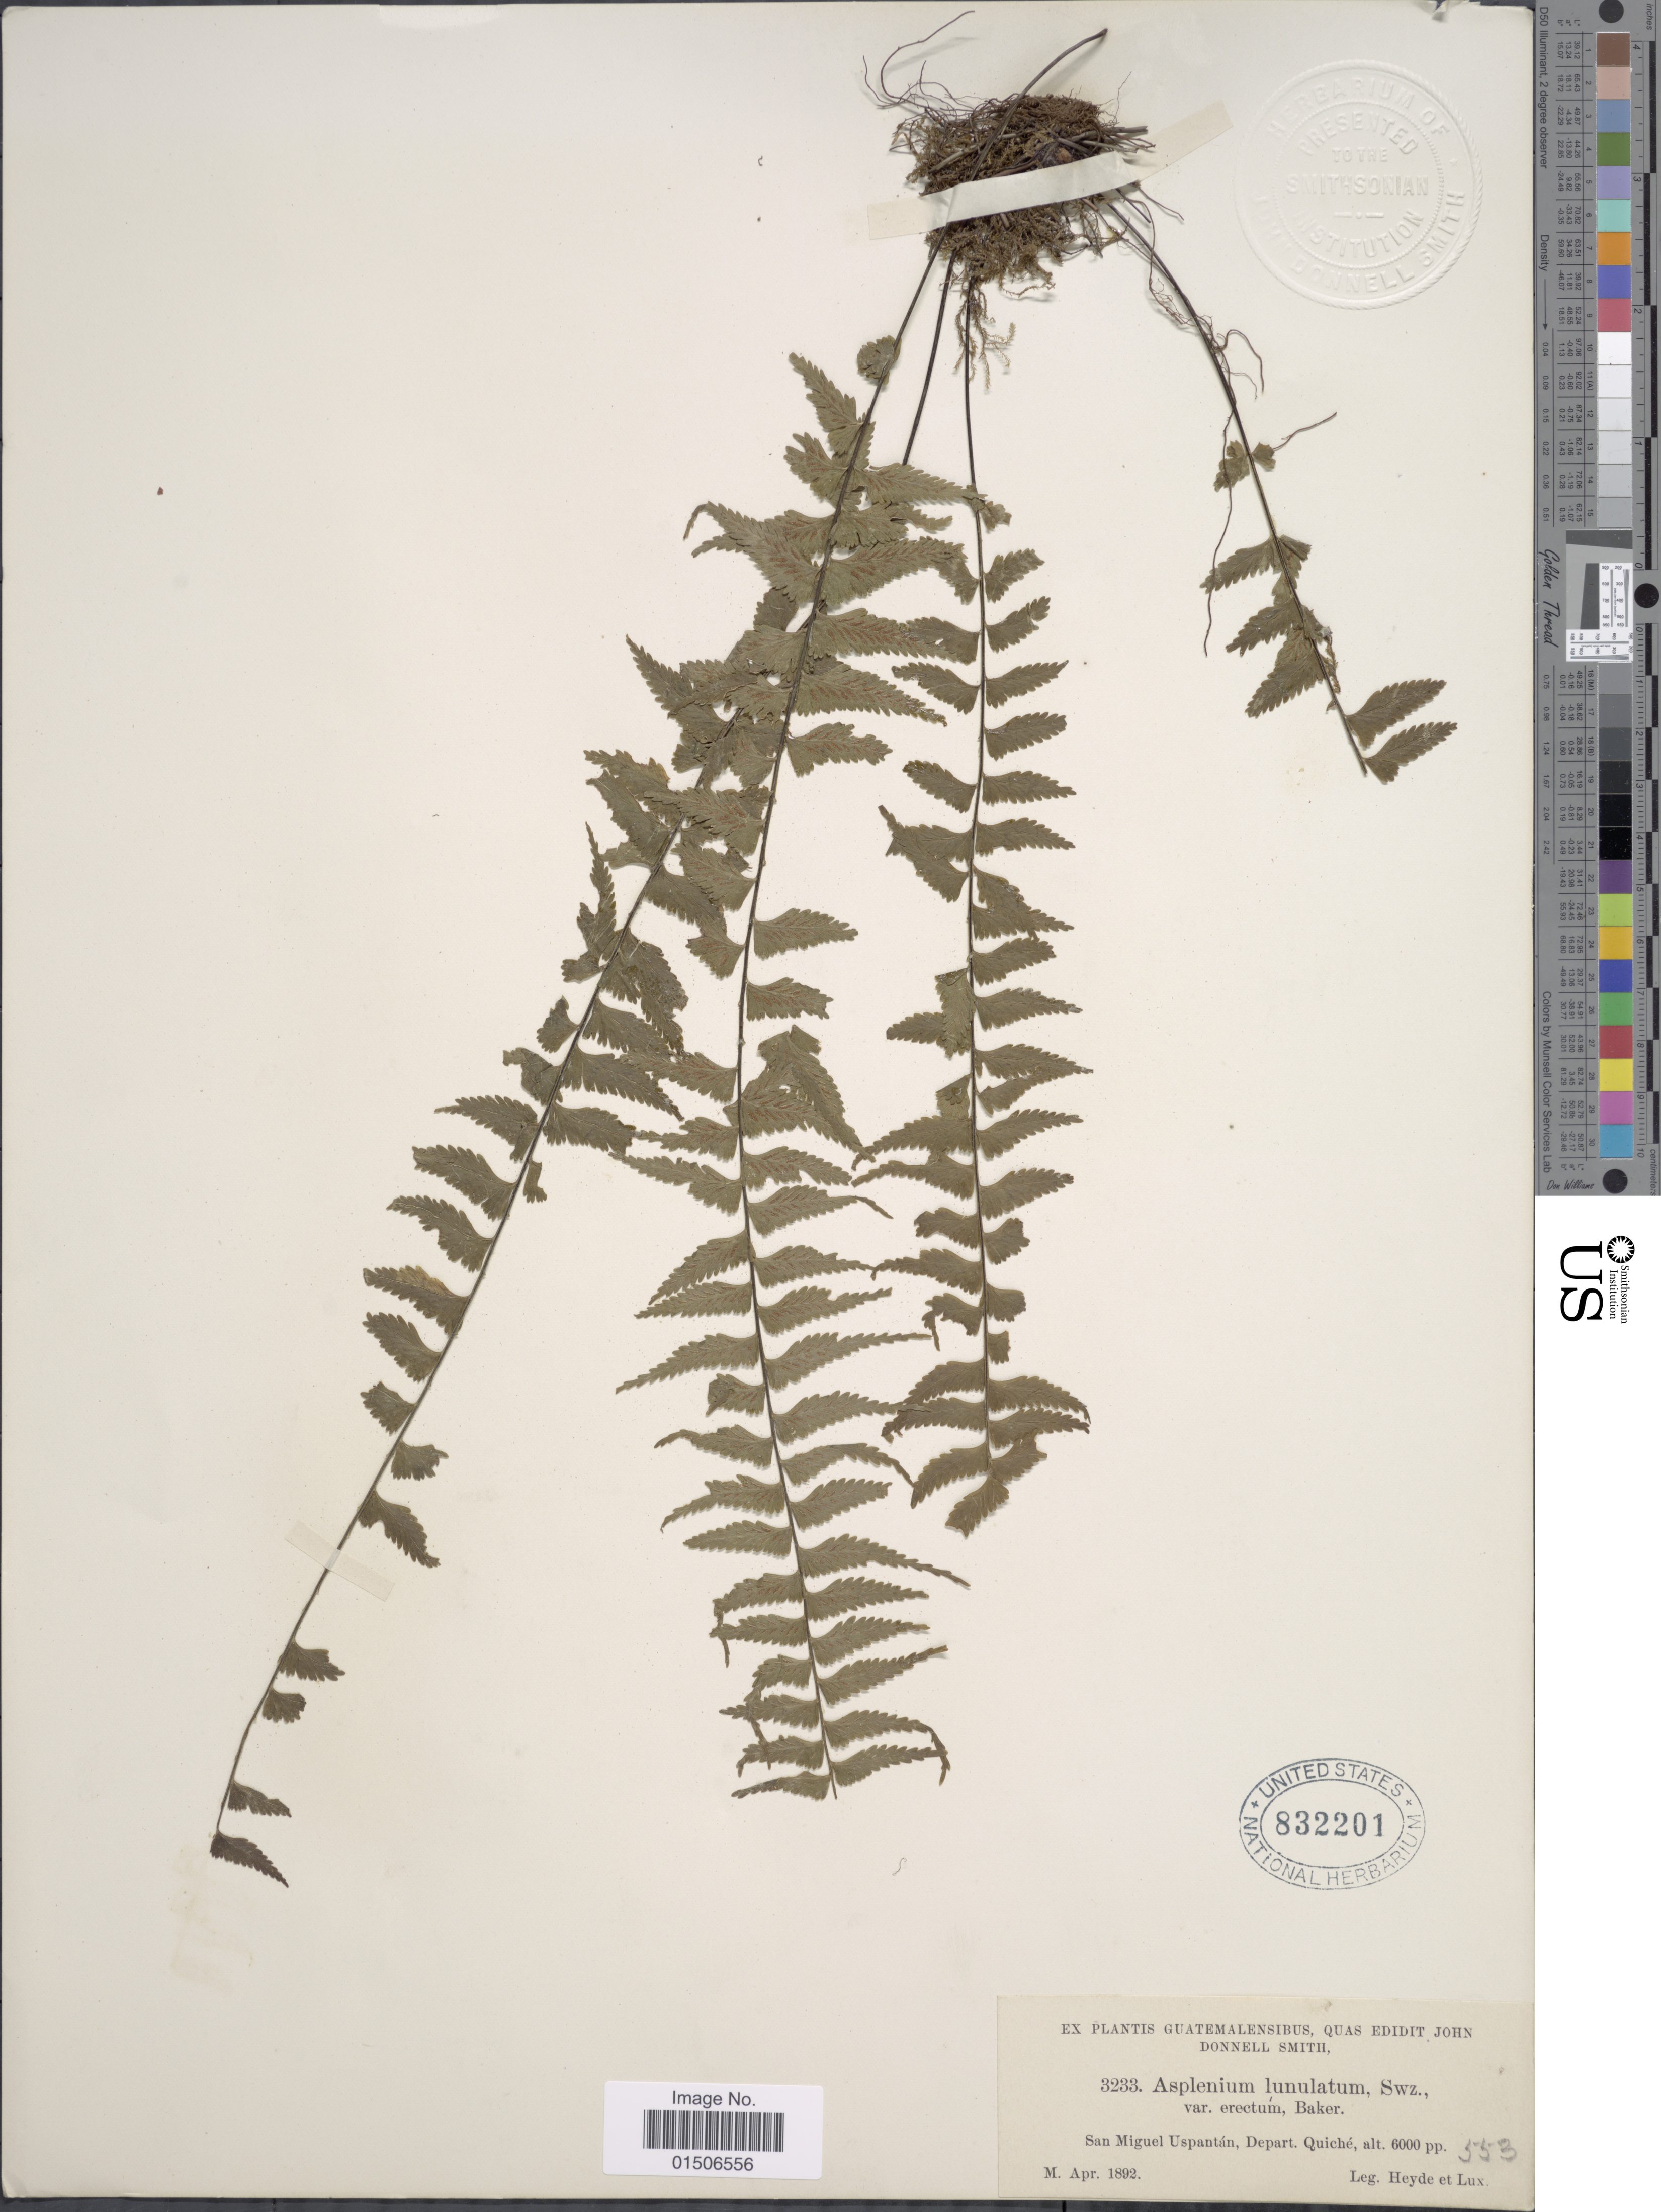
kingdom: Plantae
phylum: Tracheophyta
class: Polypodiopsida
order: Polypodiales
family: Aspleniaceae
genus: Asplenium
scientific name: Asplenium harpeodes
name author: Kunze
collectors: Heyde & Lux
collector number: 3233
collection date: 1892-04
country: Guatemala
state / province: El Quiché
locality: San Miguel Uspantán, Depart Quiché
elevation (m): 1829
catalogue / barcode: US 832201